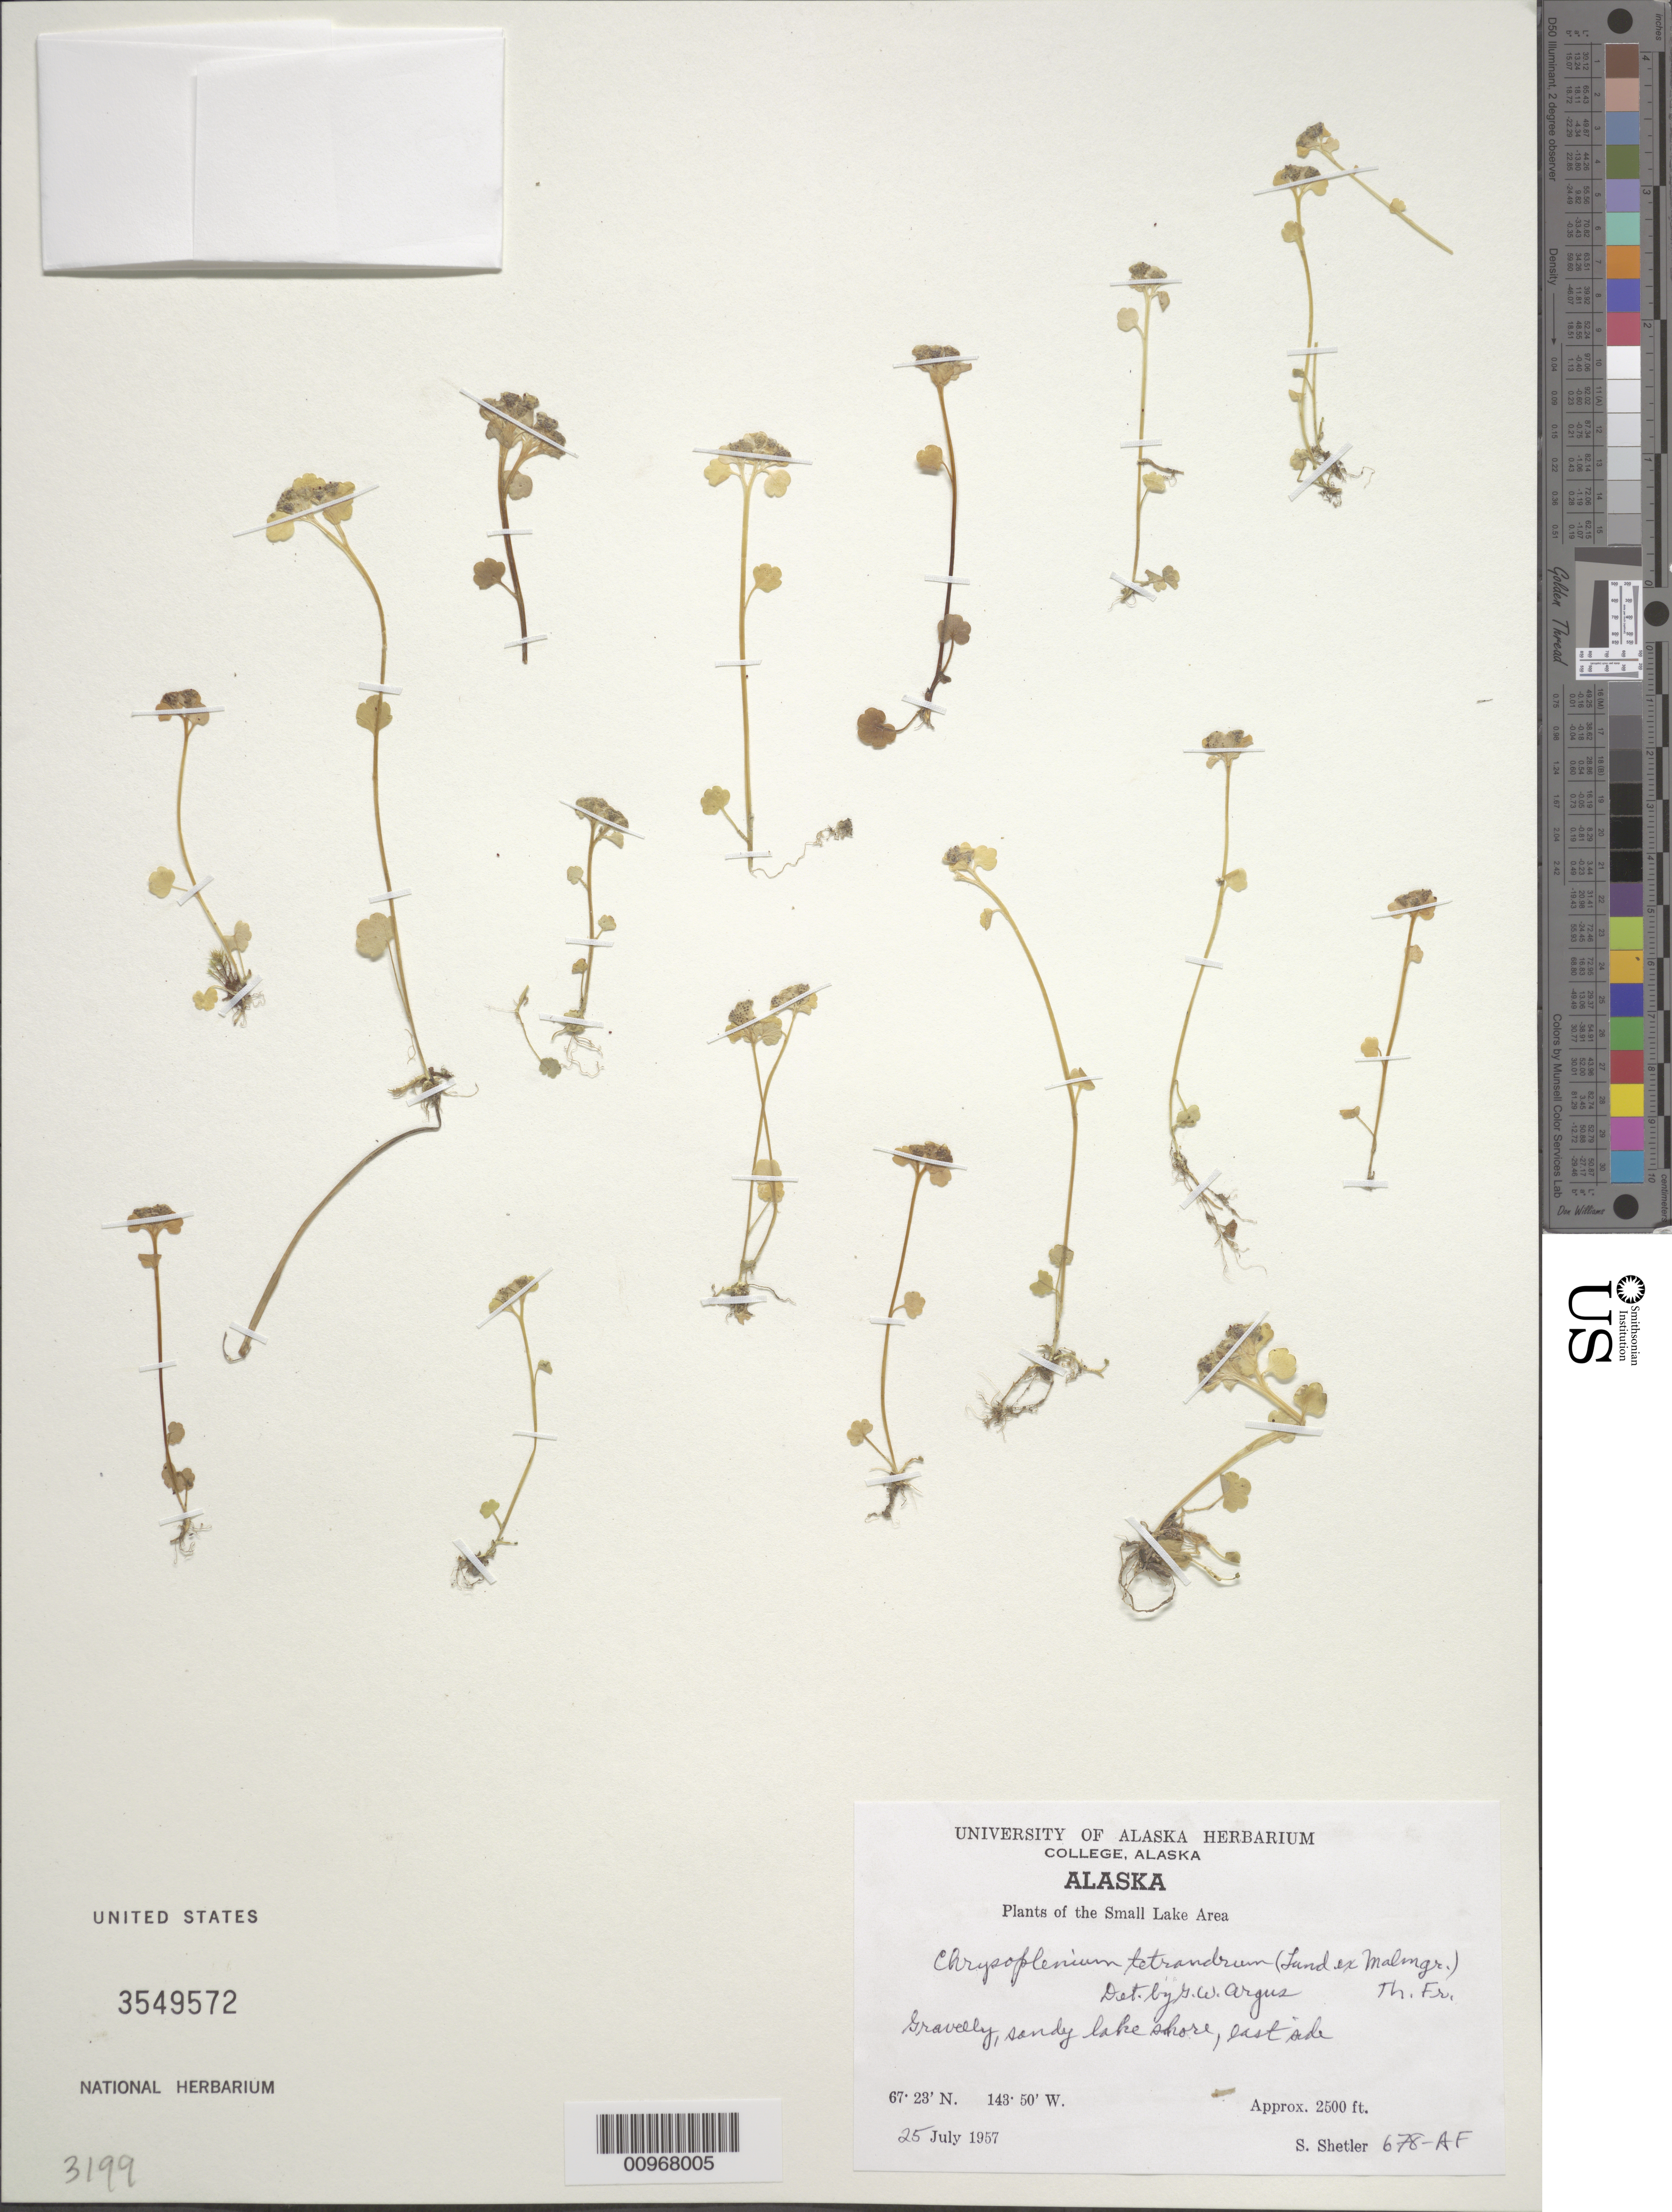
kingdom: Plantae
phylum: Tracheophyta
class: Magnoliopsida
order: Saxifragales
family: Saxifragaceae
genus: Chrysosplenium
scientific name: Chrysosplenium tetrandrum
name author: (N. Lund) Th. Fr.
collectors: S. Shetler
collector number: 678-AF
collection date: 1957-07-25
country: United States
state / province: Alaska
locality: The Small Lake Area. East side of lake.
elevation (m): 762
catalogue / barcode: US 3549572